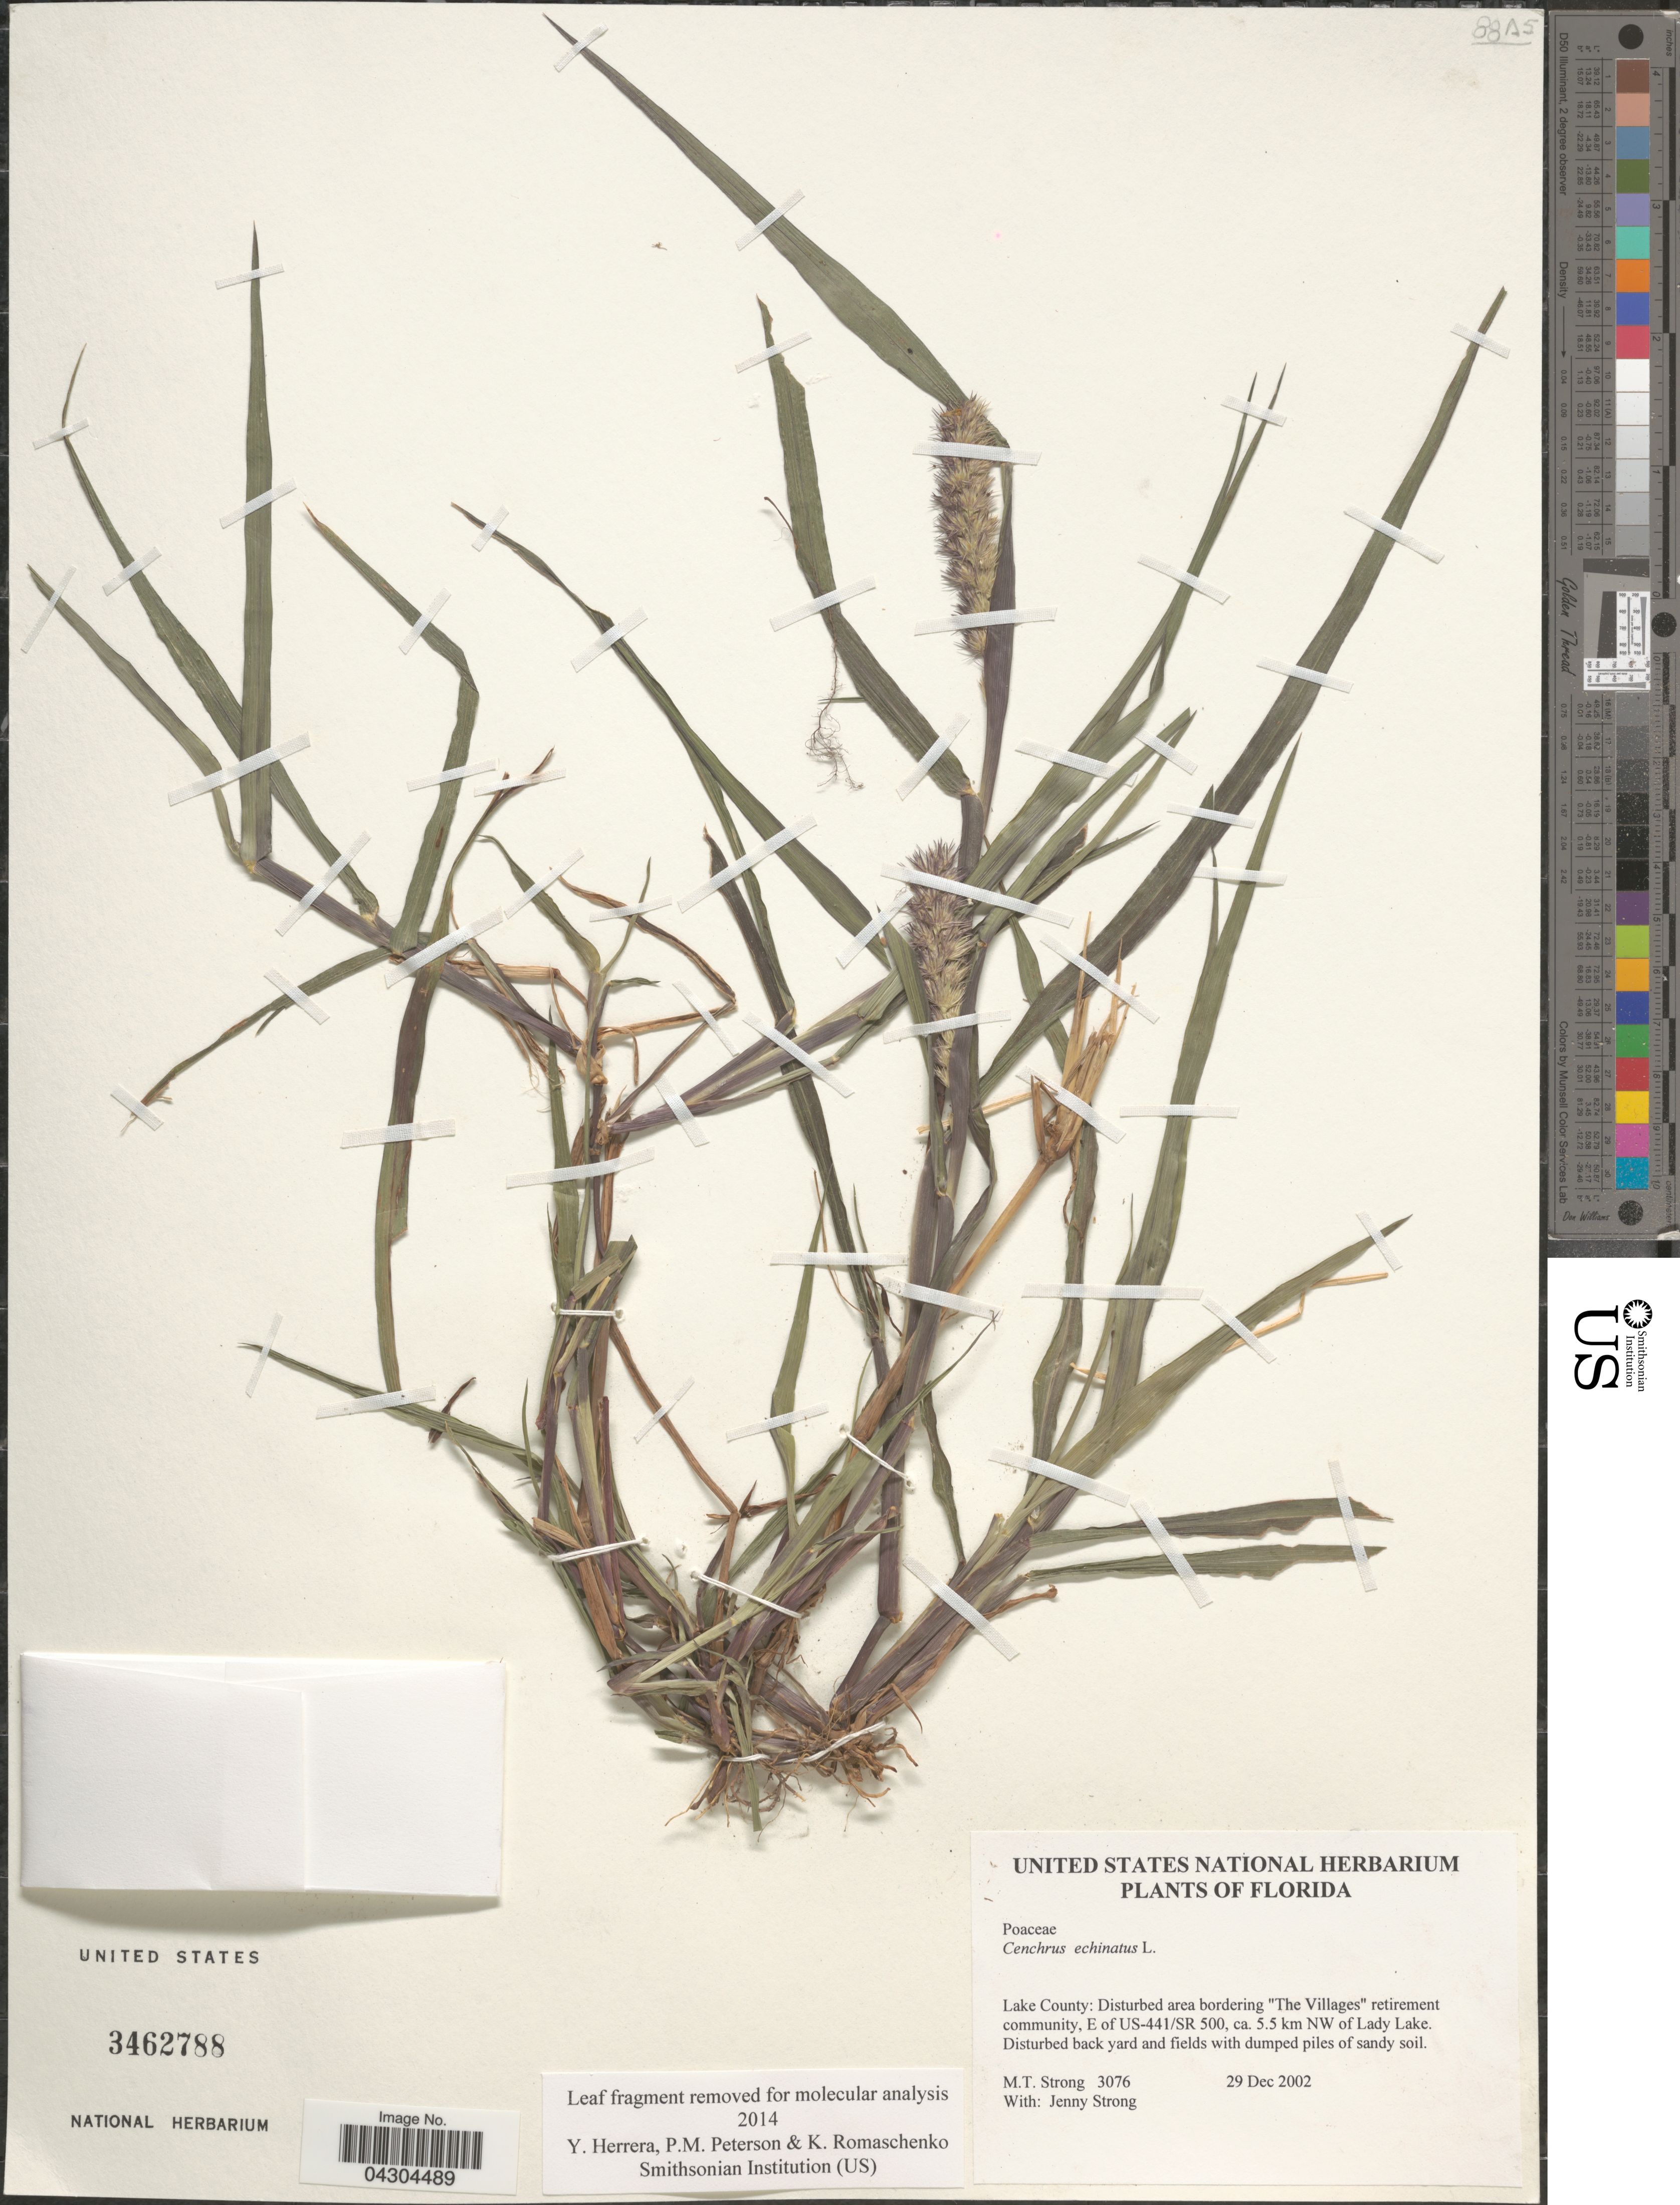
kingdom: Plantae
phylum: Tracheophyta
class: Liliopsida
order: Poales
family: Poaceae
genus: Cenchrus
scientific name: Cenchrus echinatus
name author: L.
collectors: M. T. Strong & J. Strong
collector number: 3076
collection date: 2002-12-29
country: United States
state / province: Florida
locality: Lake County: Disturbed area bordering "The Villages" retirement community, E of US-441/SR 500, ca. 5.5 km NW of Lady Lake.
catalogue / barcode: US 3462788